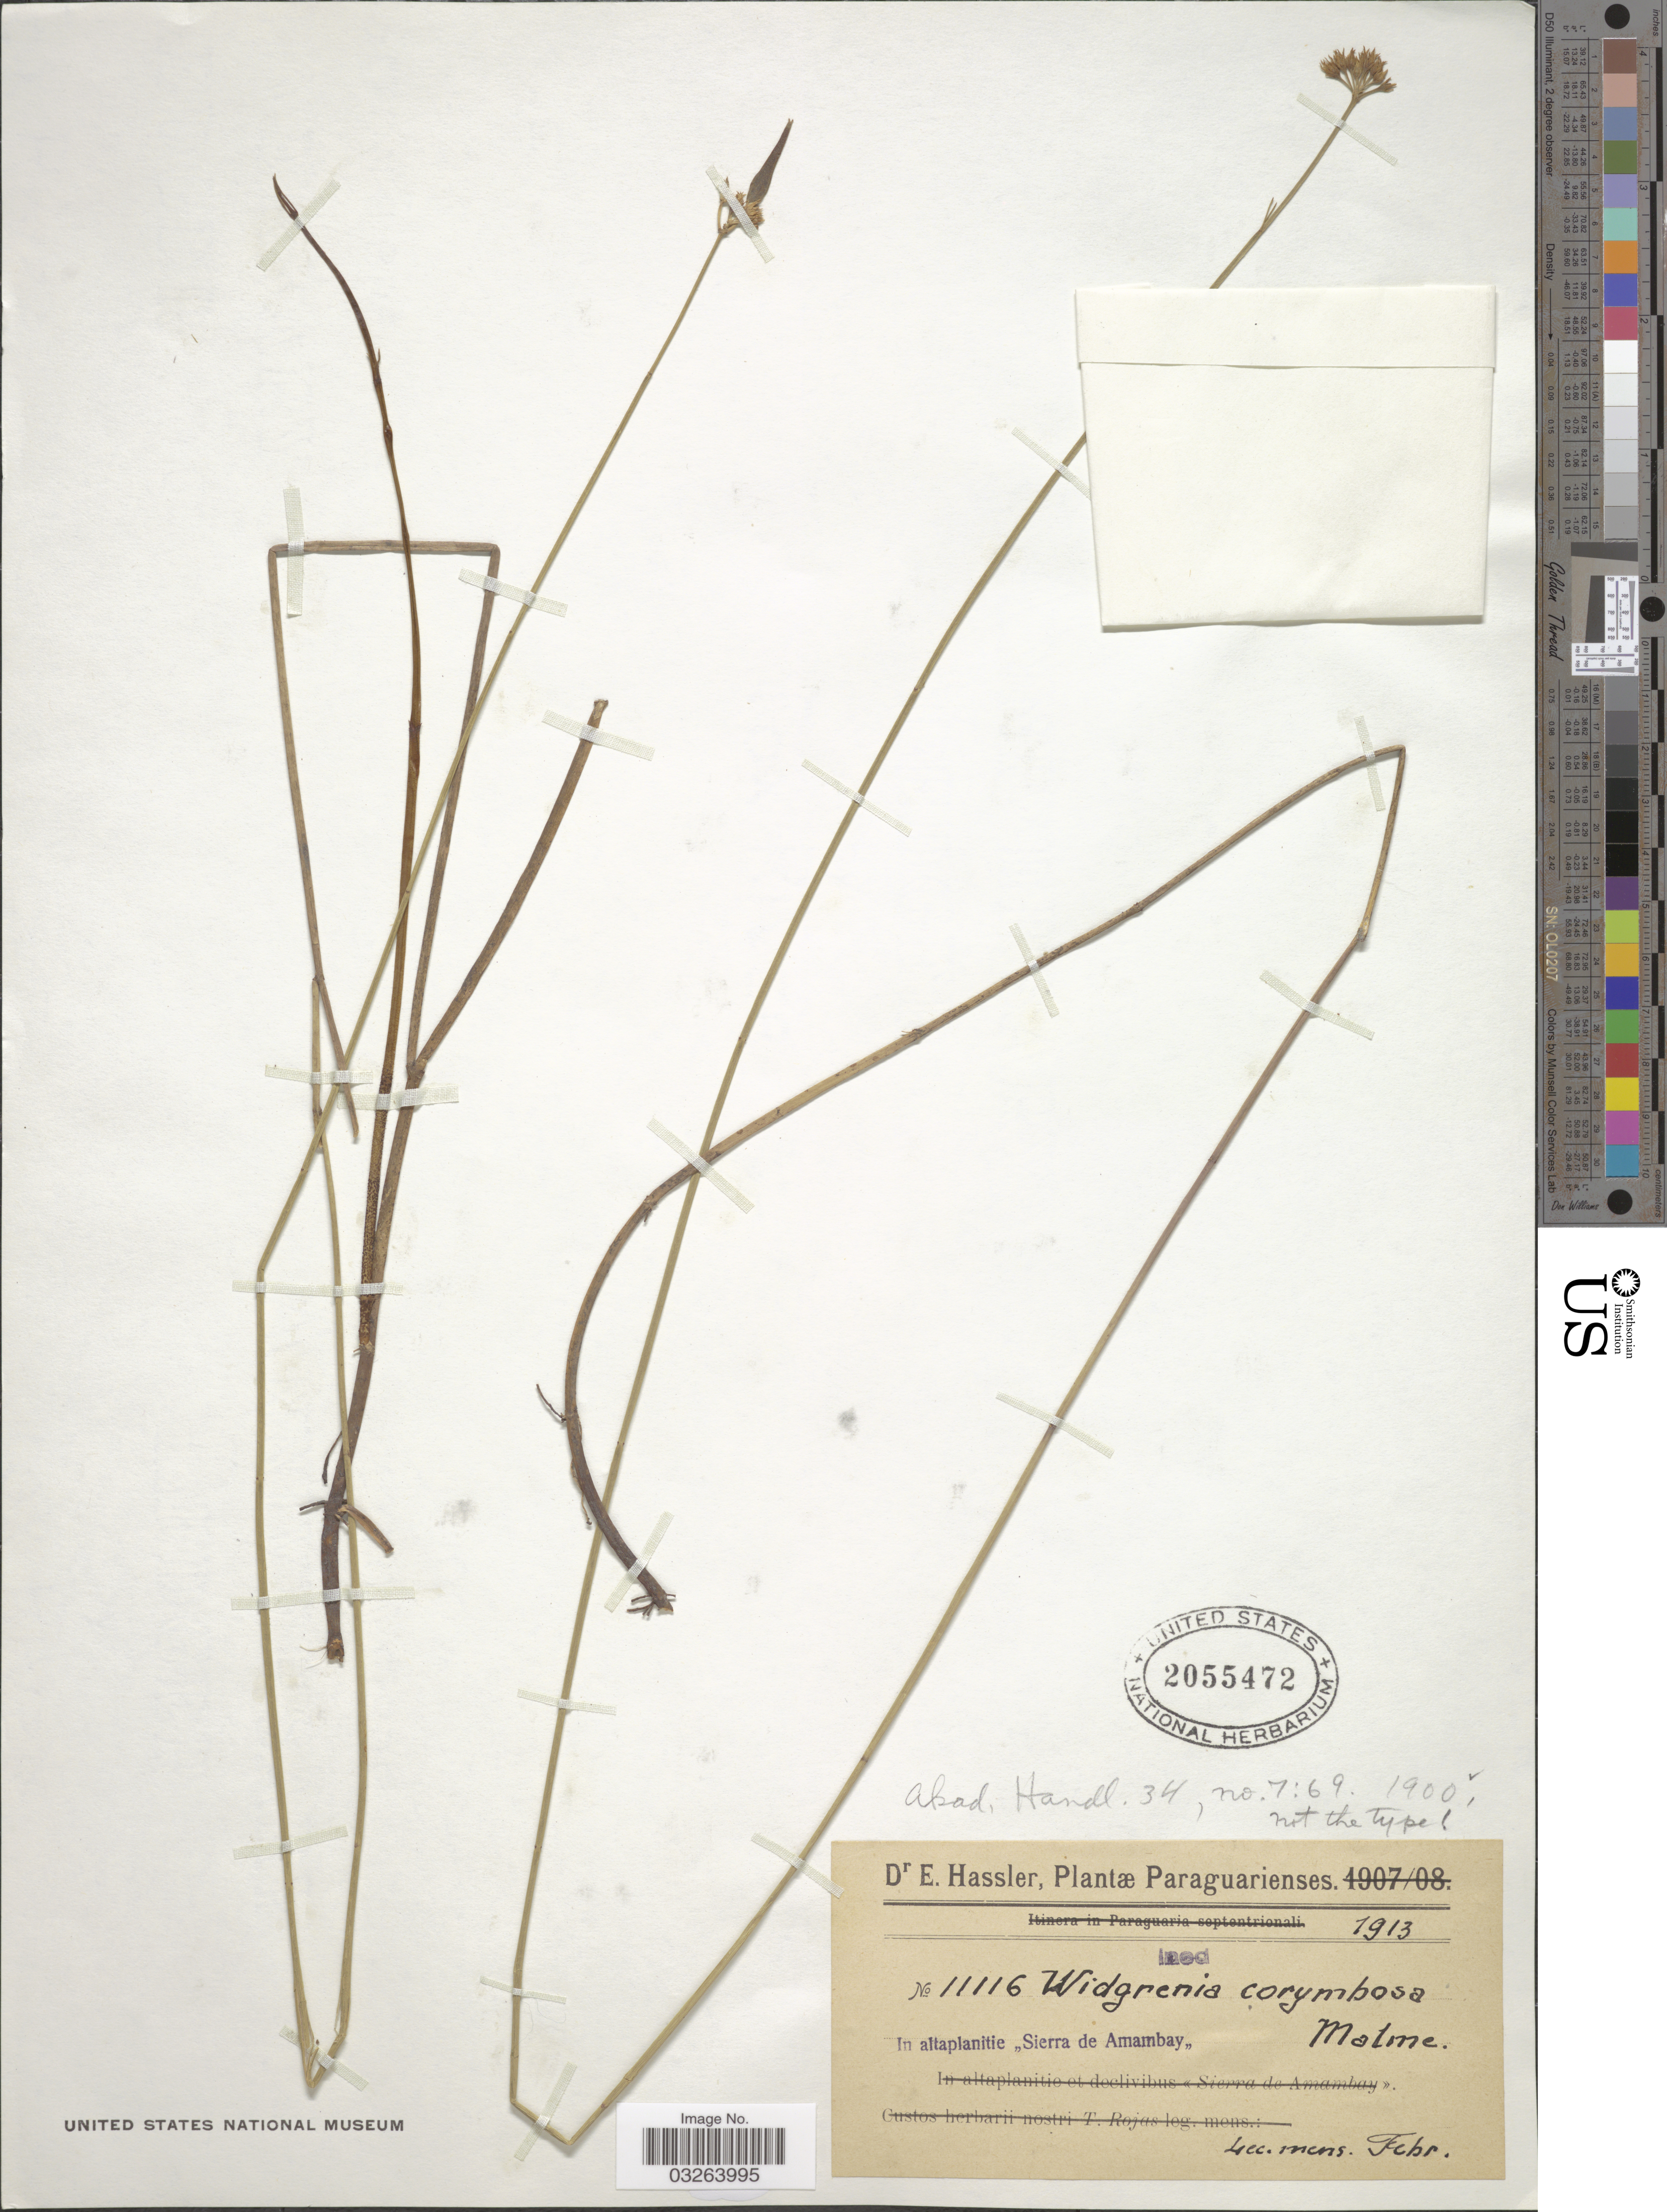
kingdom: Plantae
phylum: Tracheophyta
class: Magnoliopsida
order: Gentianales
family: Apocynaceae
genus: Widgrenia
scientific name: Widgrenia corymbosa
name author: Malme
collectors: E. Hassler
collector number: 11116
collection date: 1913-02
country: Paraguay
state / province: Amambay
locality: In altaplanitie "Sierra de Amambay".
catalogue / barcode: US 2055472